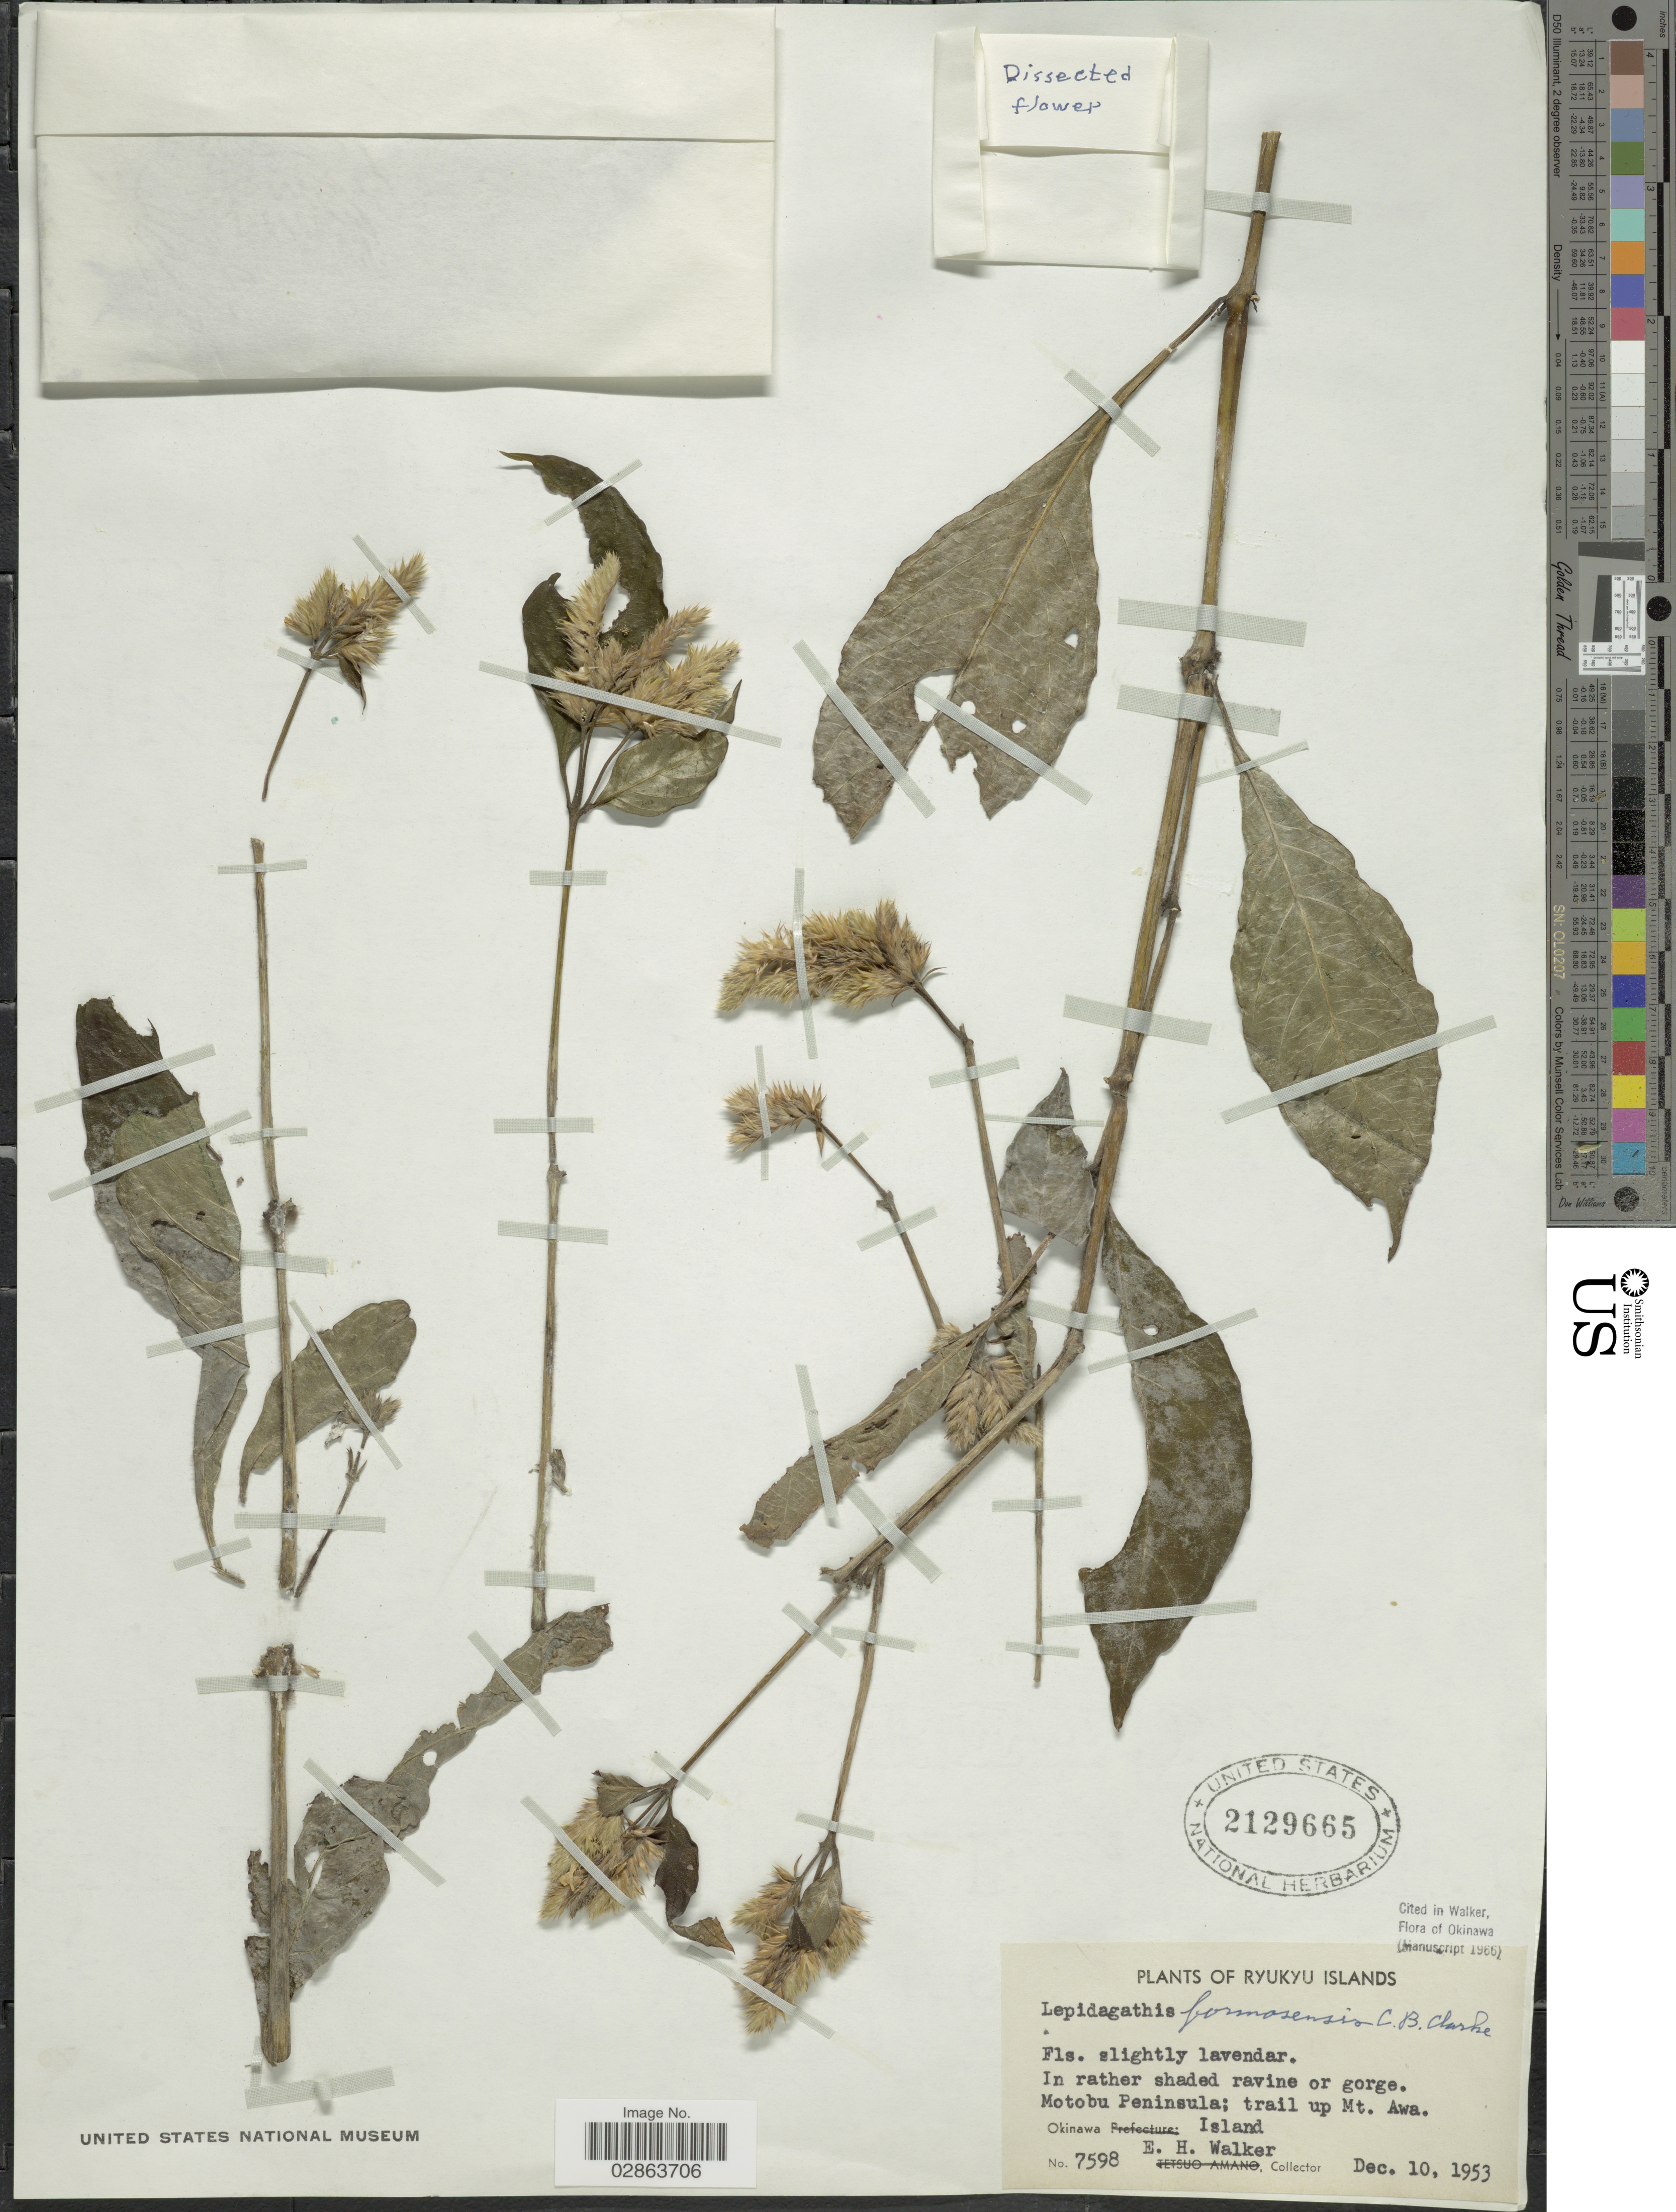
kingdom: Plantae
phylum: Tracheophyta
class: Magnoliopsida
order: Lamiales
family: Acanthaceae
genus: Lepidagathis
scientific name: Lepidagathis formosensis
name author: C.B. Clarke ex Hayata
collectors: E. H. Walker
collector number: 7598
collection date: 1953-12-10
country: Japan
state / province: Okinawa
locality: Ryukyu Islands. Motobu Peninsula; trail up Mt. Awa. Okinawa Island.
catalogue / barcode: US 2129665